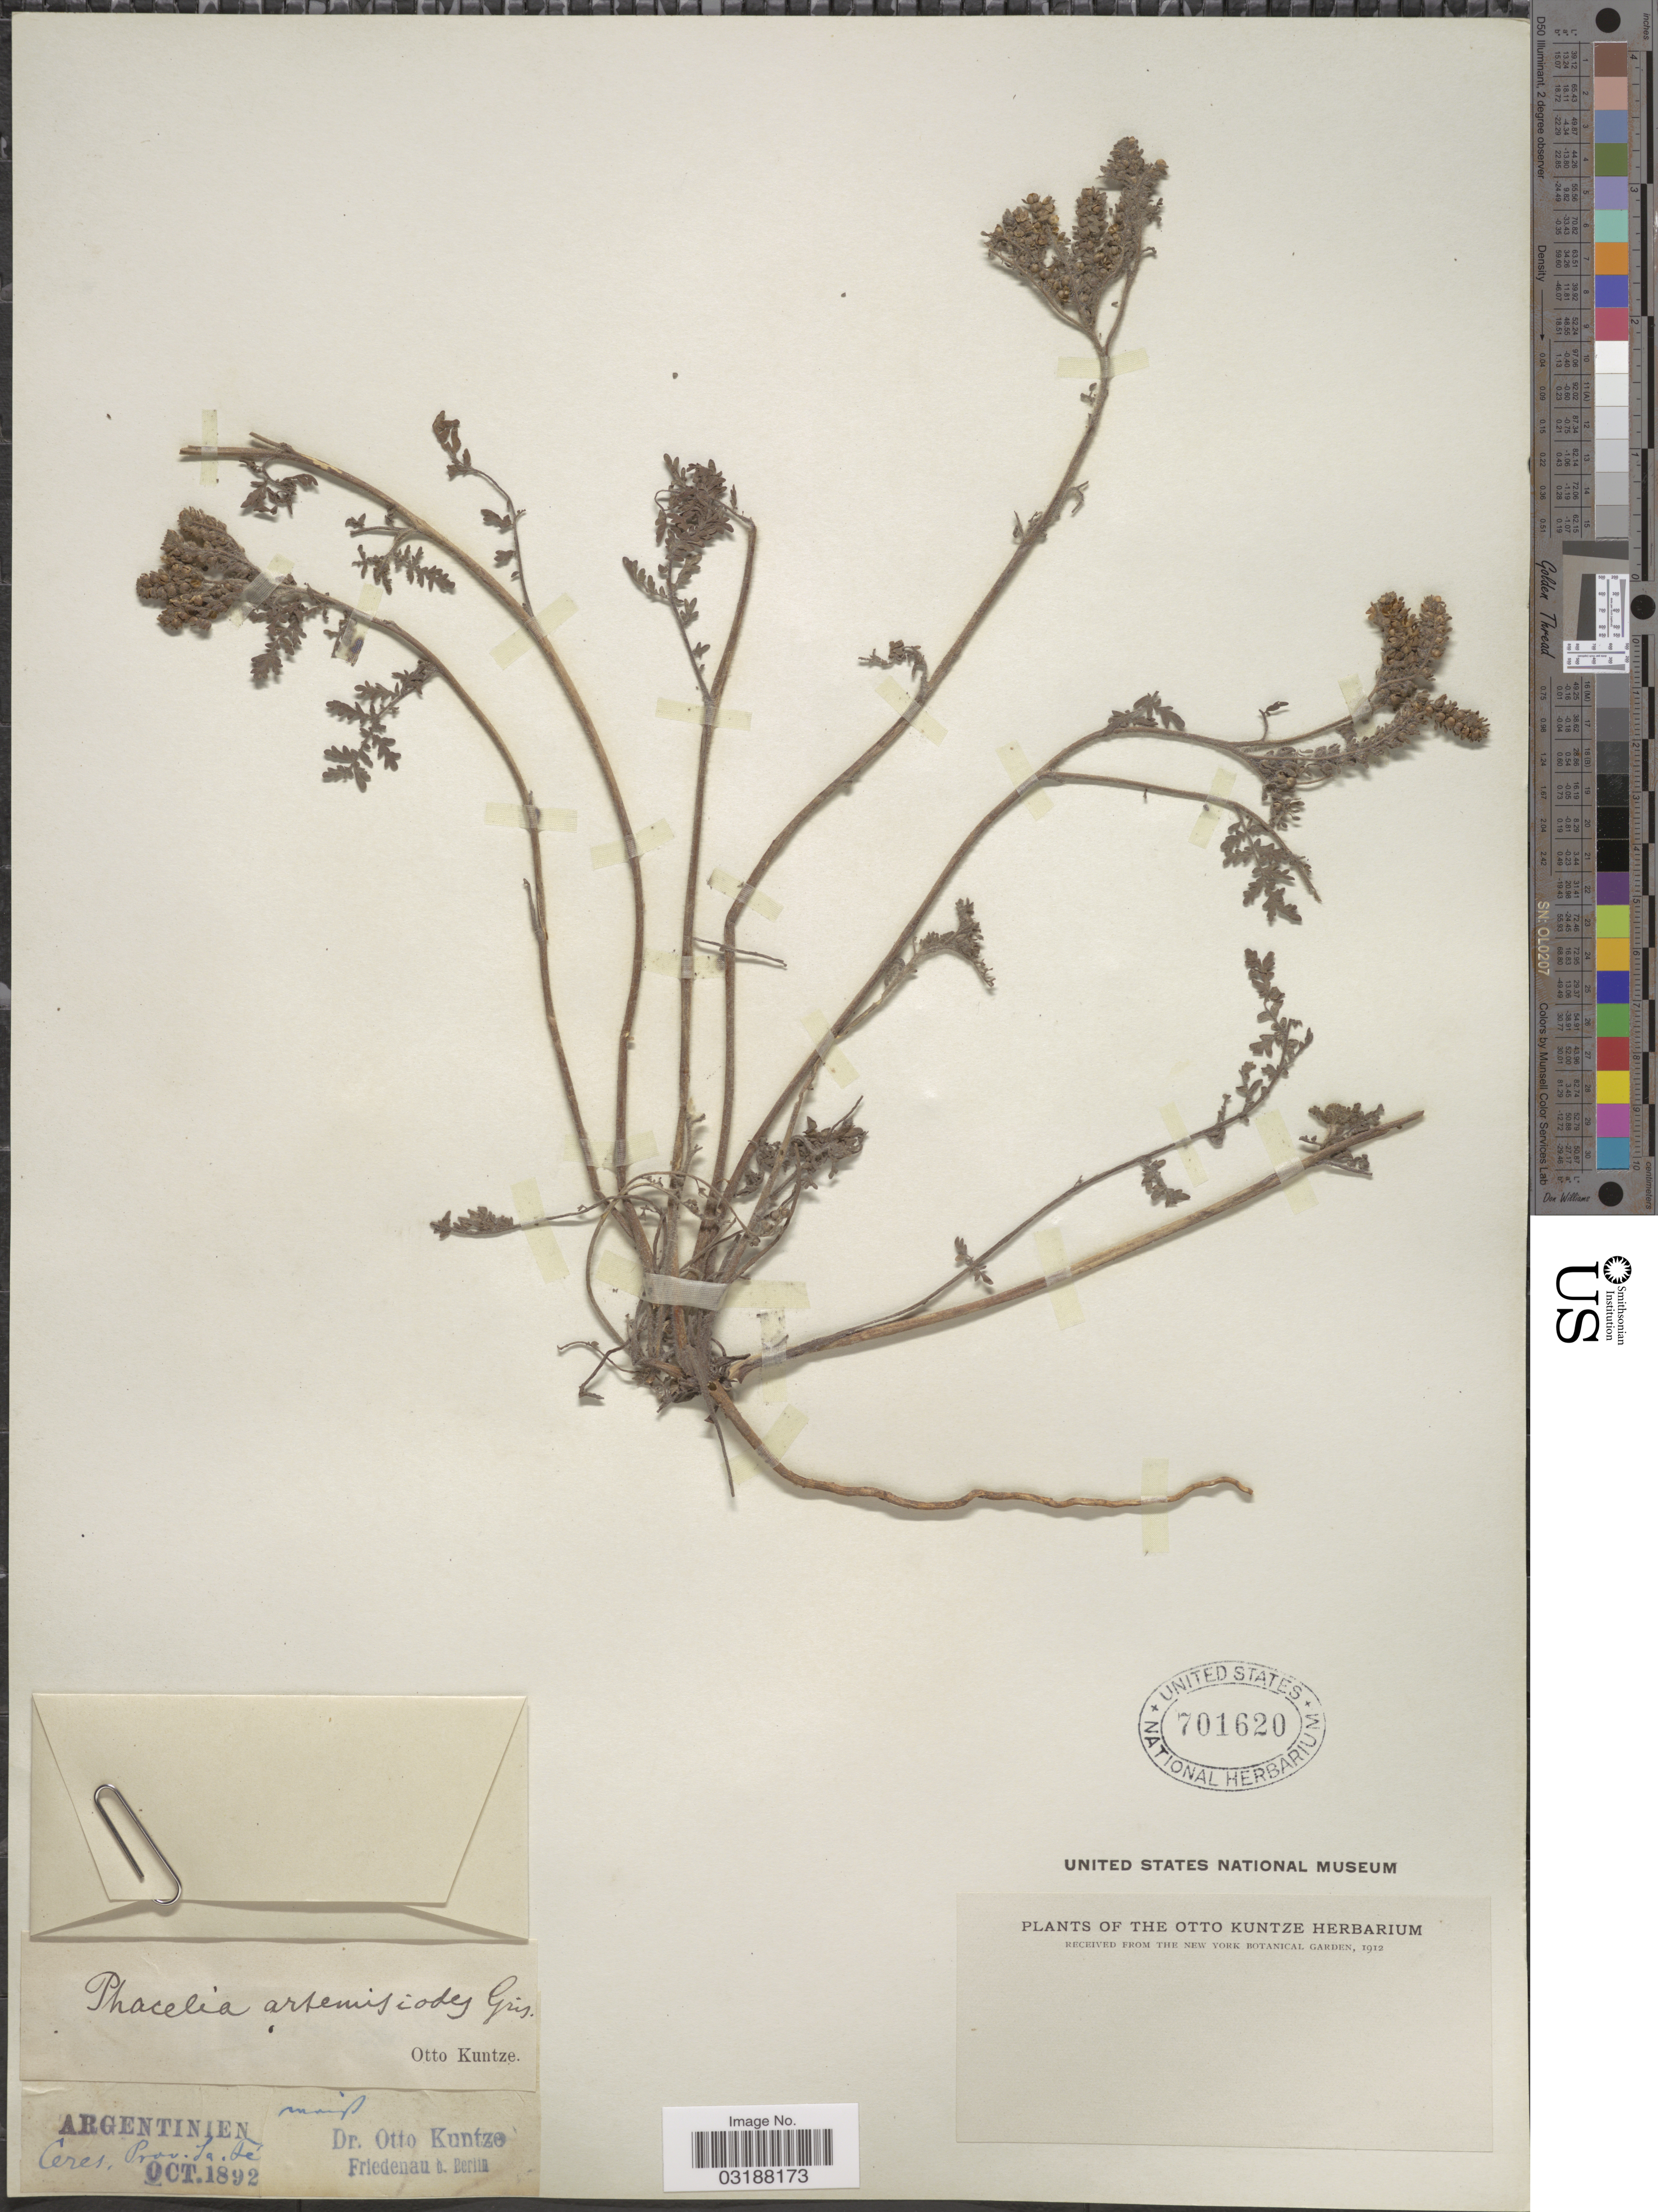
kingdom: Plantae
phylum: Tracheophyta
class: Magnoliopsida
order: Boraginales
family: Hydrophyllaceae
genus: Phacelia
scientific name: Phacelia artemisioides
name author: Griseb.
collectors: C.E.O. Kuntze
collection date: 1892-10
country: Argentina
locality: Ceres, Prov. La Fé.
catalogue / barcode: US 701620